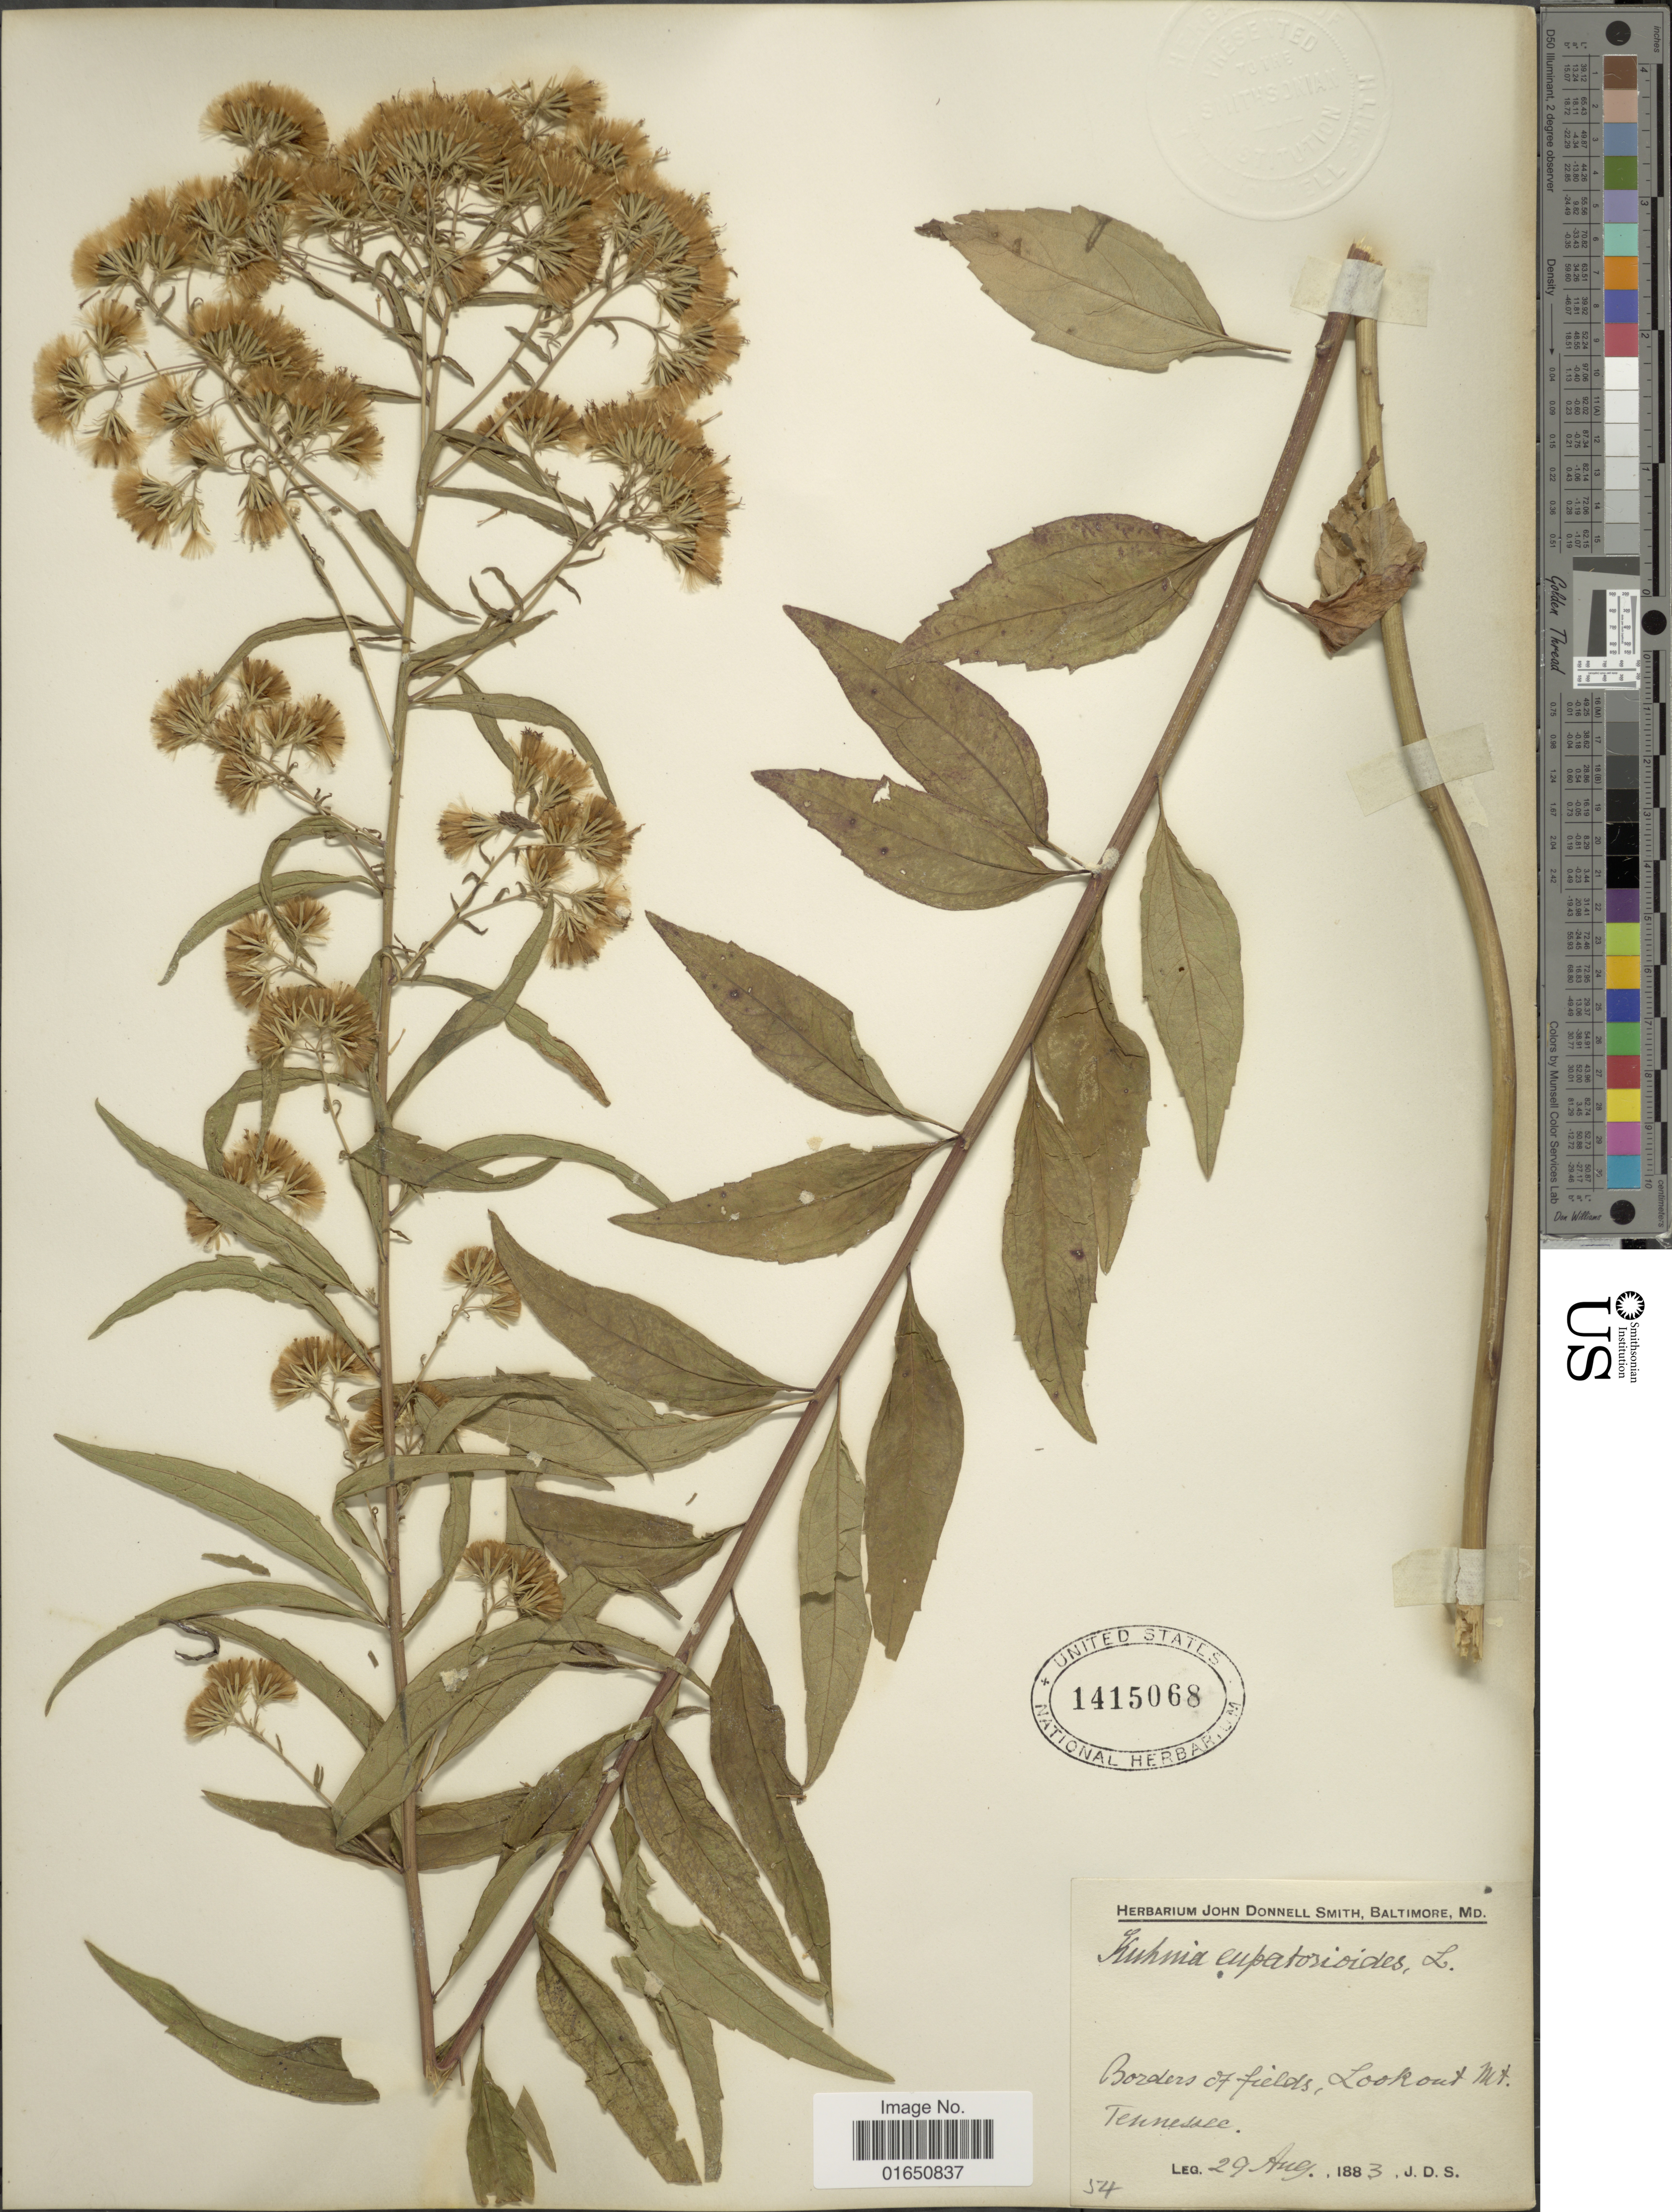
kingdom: Plantae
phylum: Tracheophyta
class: Magnoliopsida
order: Asterales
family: Asteraceae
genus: Brickellia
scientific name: Brickellia eupatorioides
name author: (L.) Shinners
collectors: J. Donnell Smith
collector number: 54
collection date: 1883-08-29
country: United States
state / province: Tennessee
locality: Borders of fields, Lookout Mt.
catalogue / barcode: US 1415069